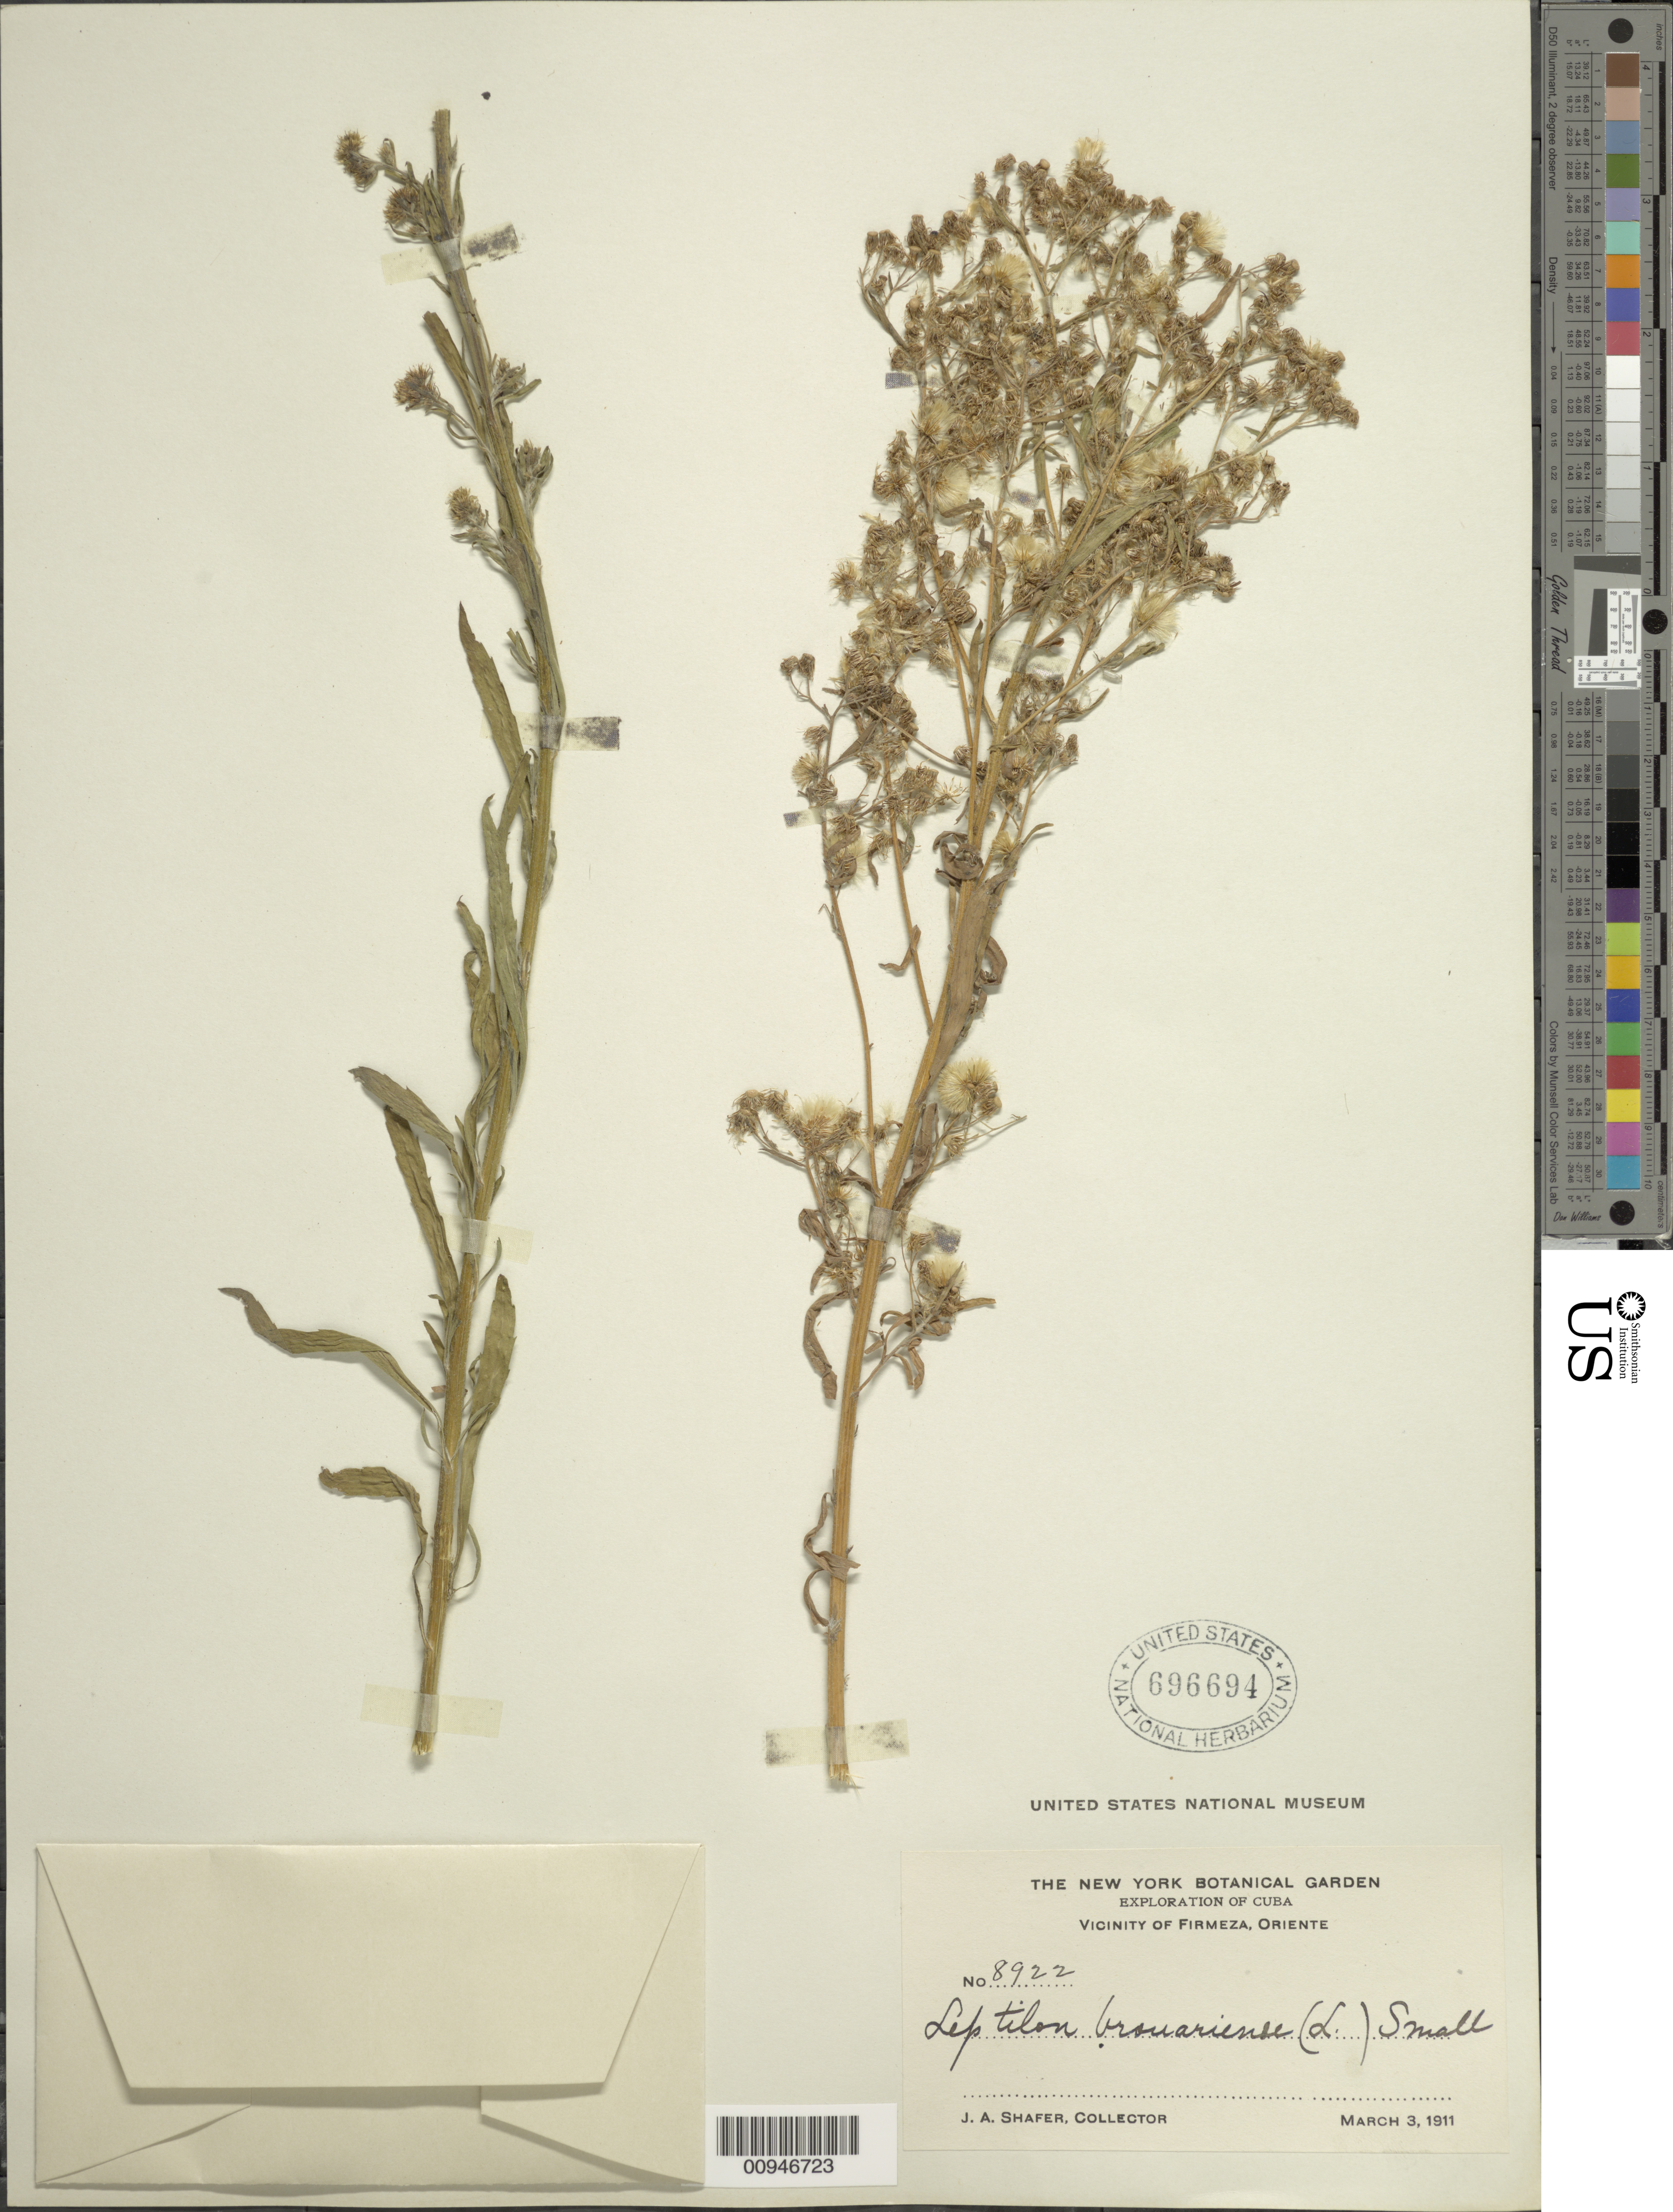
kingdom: Plantae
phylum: Tracheophyta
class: Magnoliopsida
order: Asterales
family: Asteraceae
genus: Conyza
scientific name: Conyza bonariensis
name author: (L.) Cronq.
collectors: J. A. Shafer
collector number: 8922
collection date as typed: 03 Mar 1911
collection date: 1911-03-03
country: Cuba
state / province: Oriente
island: Cuba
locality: Vicinity of Firmeza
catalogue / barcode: US 696694